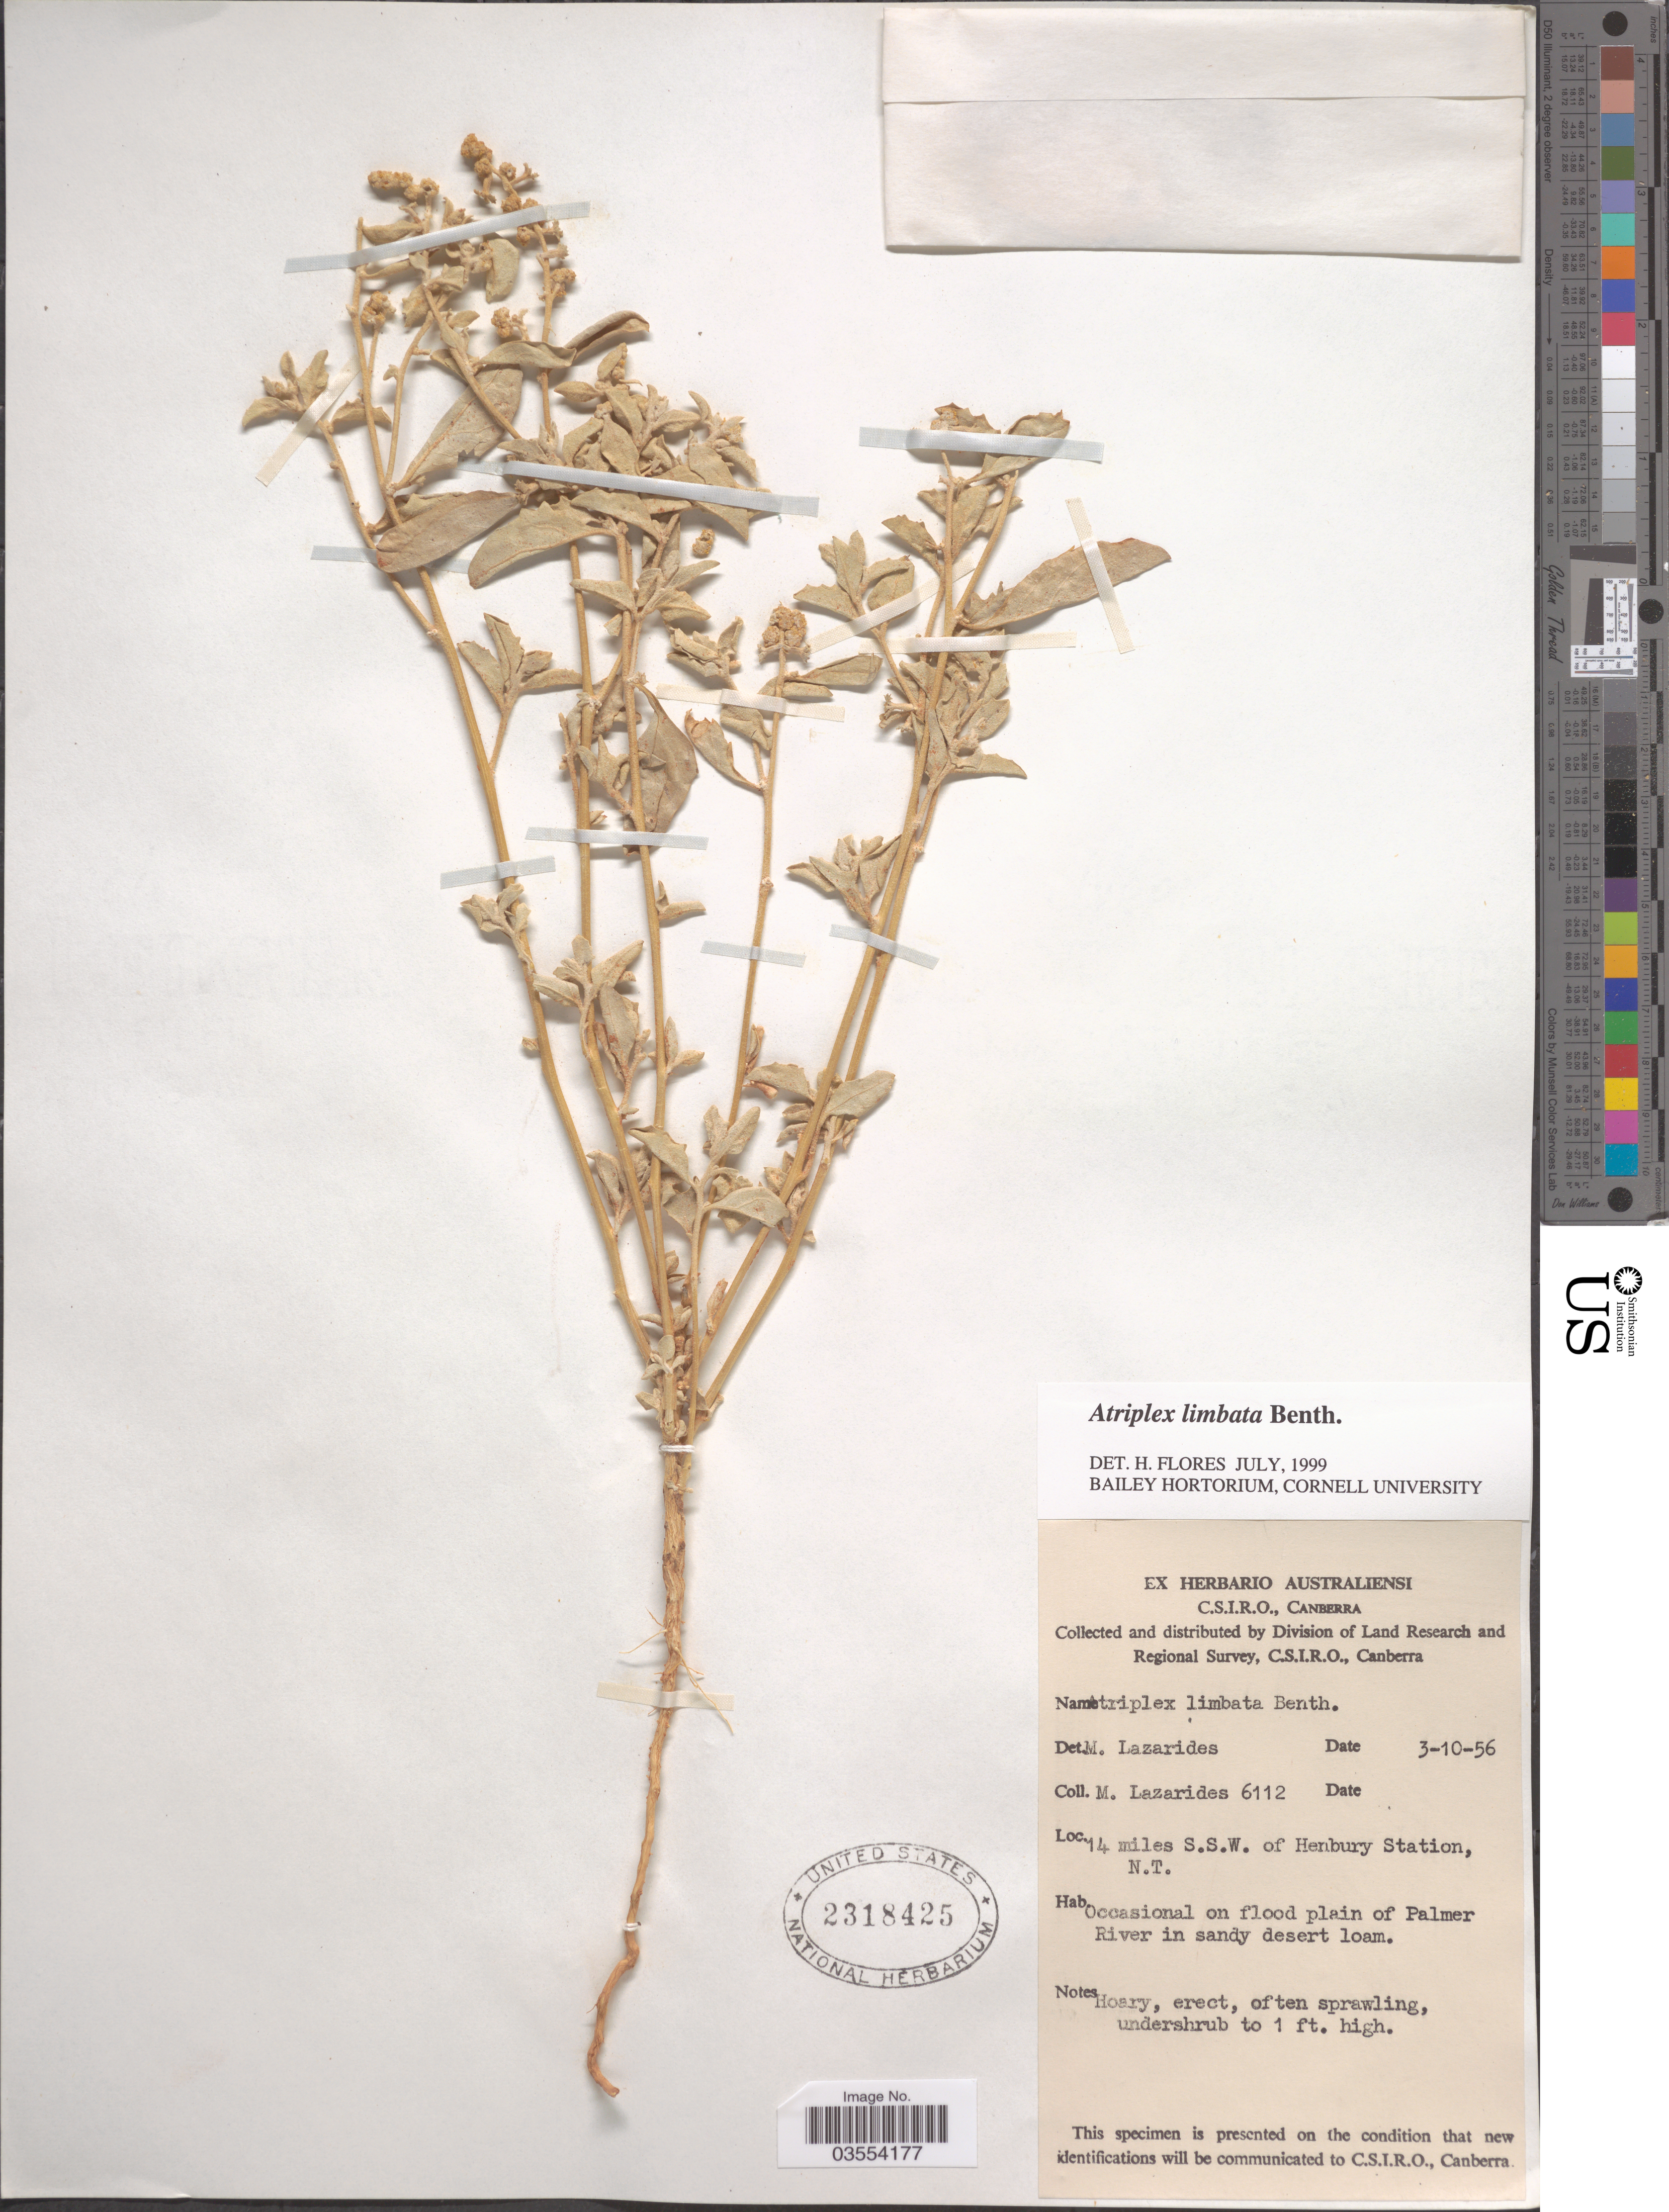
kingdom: Plantae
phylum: Tracheophyta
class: Magnoliopsida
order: Caryophyllales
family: Amaranthaceae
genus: Atriplex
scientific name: Atriplex limbata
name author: Benth.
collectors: M. Lazarides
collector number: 6112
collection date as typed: Transcribed d/m/y: 3/10/56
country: Australia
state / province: Northern Territory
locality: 14 miles S.S.W. of Henbury Station.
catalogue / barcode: US 2318425